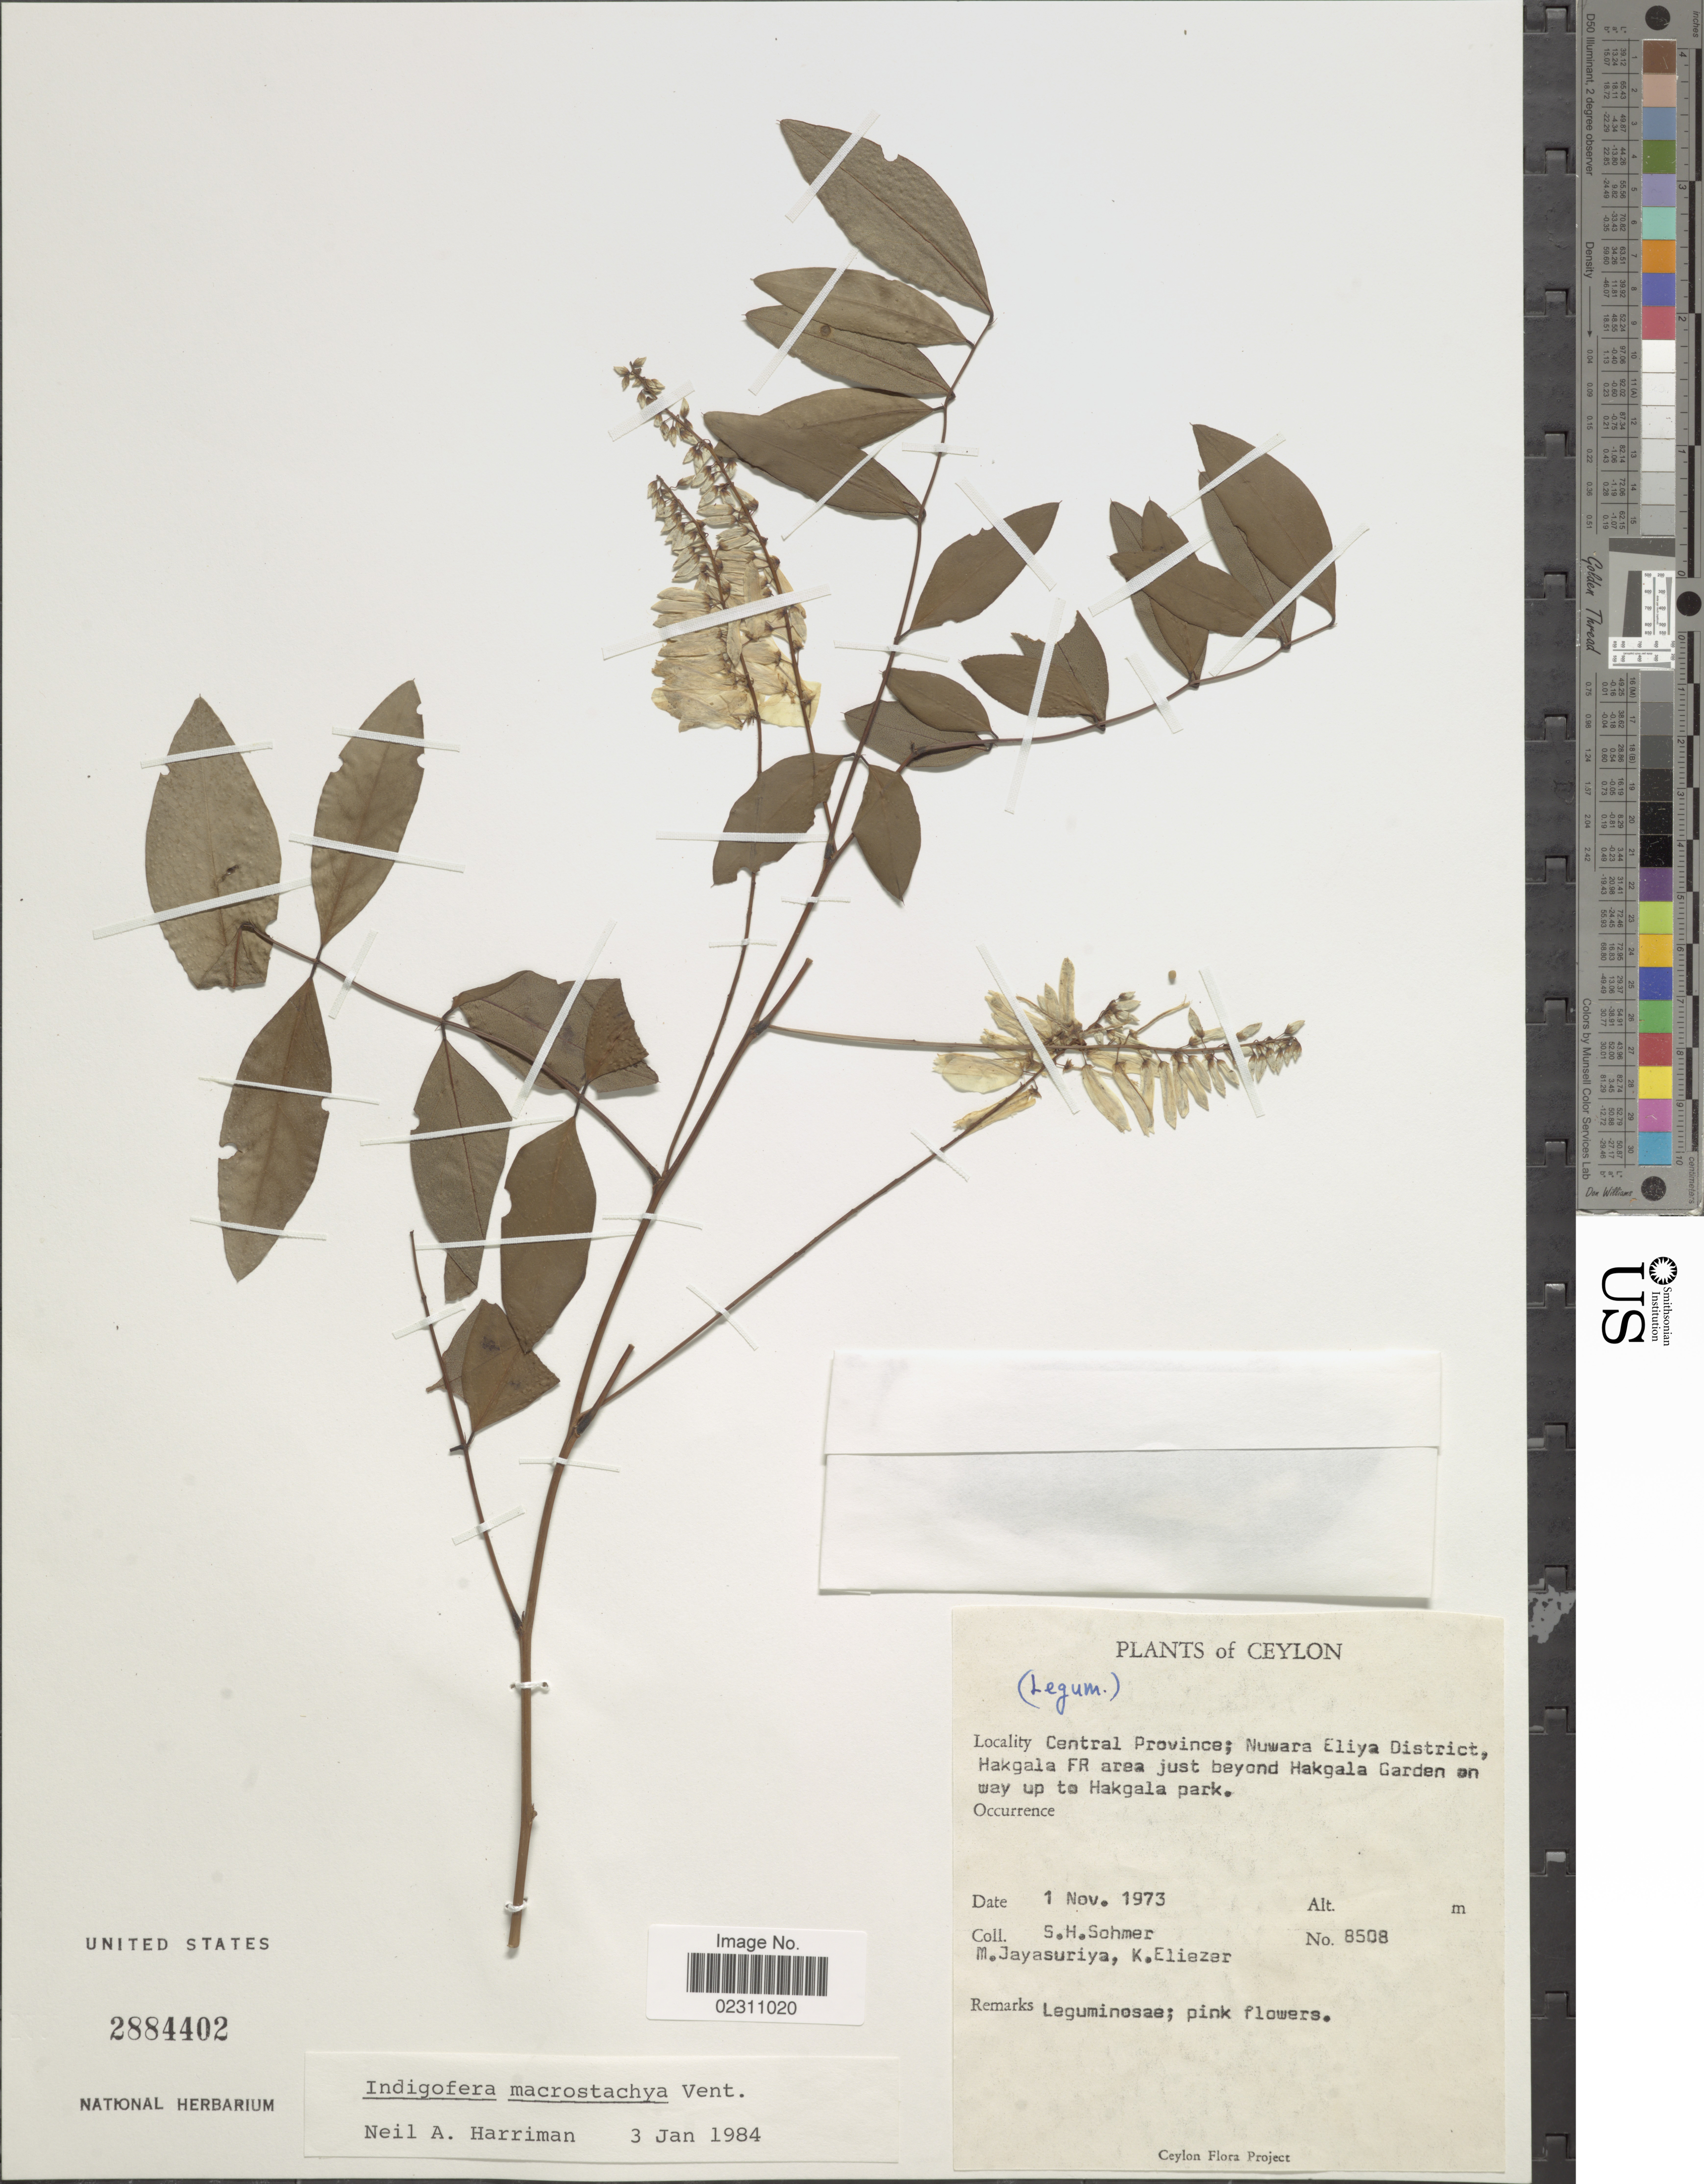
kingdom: Plantae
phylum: Tracheophyta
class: Magnoliopsida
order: Fabales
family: Fabaceae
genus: Indigofera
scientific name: Indigofera macrostachya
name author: Vent.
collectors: S. H. Sohmer, M. Jayasuriya & K. Eliezer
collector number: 8508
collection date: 1973-11-01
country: Sri Lanka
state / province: Central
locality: Ceylon, Nuwara Eliya District, Hakgala FR area just beyond Hakgala Garden on way up to Hakgala Park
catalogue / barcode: US 2884402